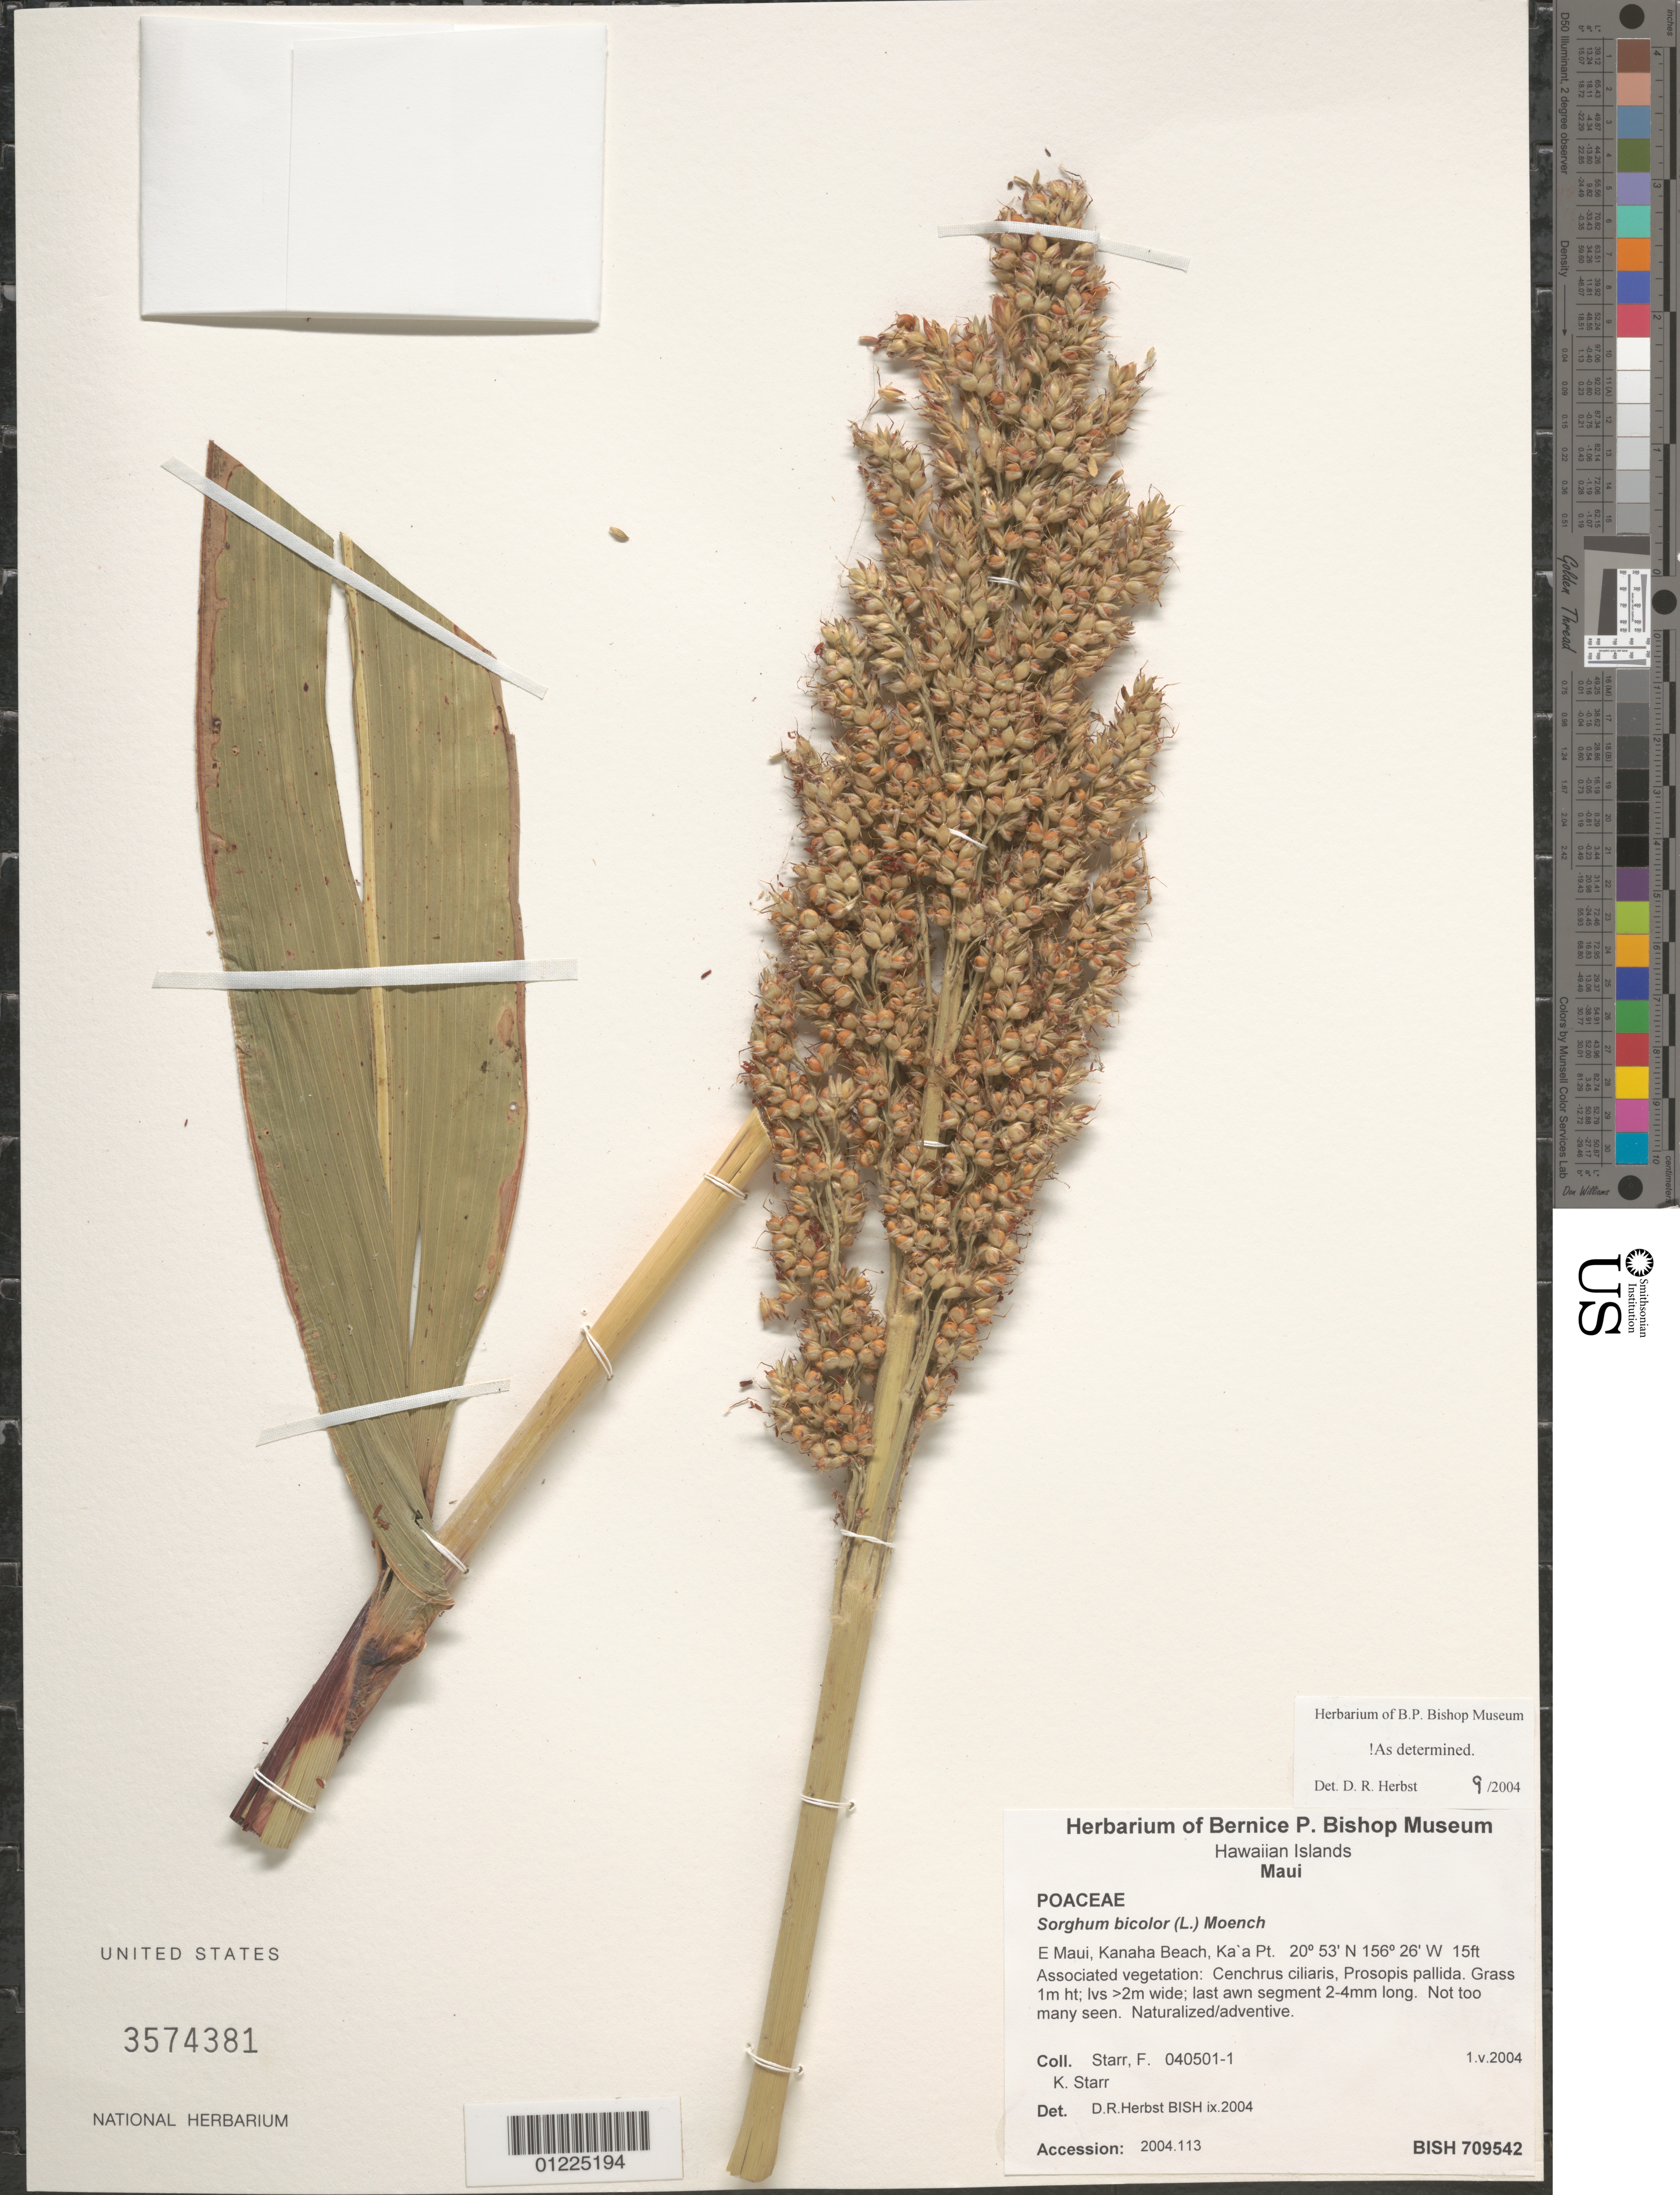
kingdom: Plantae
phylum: Tracheophyta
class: Liliopsida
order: Poales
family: Poaceae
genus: Sorghum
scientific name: Sorghum bicolor subsp. bicolor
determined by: Faccenda, K.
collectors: F. Starr & K. Starr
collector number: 040501-1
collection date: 2004-05-01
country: United States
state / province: Hawaii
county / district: Maui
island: Maui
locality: E maui, Kanaha Beach, Ka'a Pt.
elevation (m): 5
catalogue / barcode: US 3574381